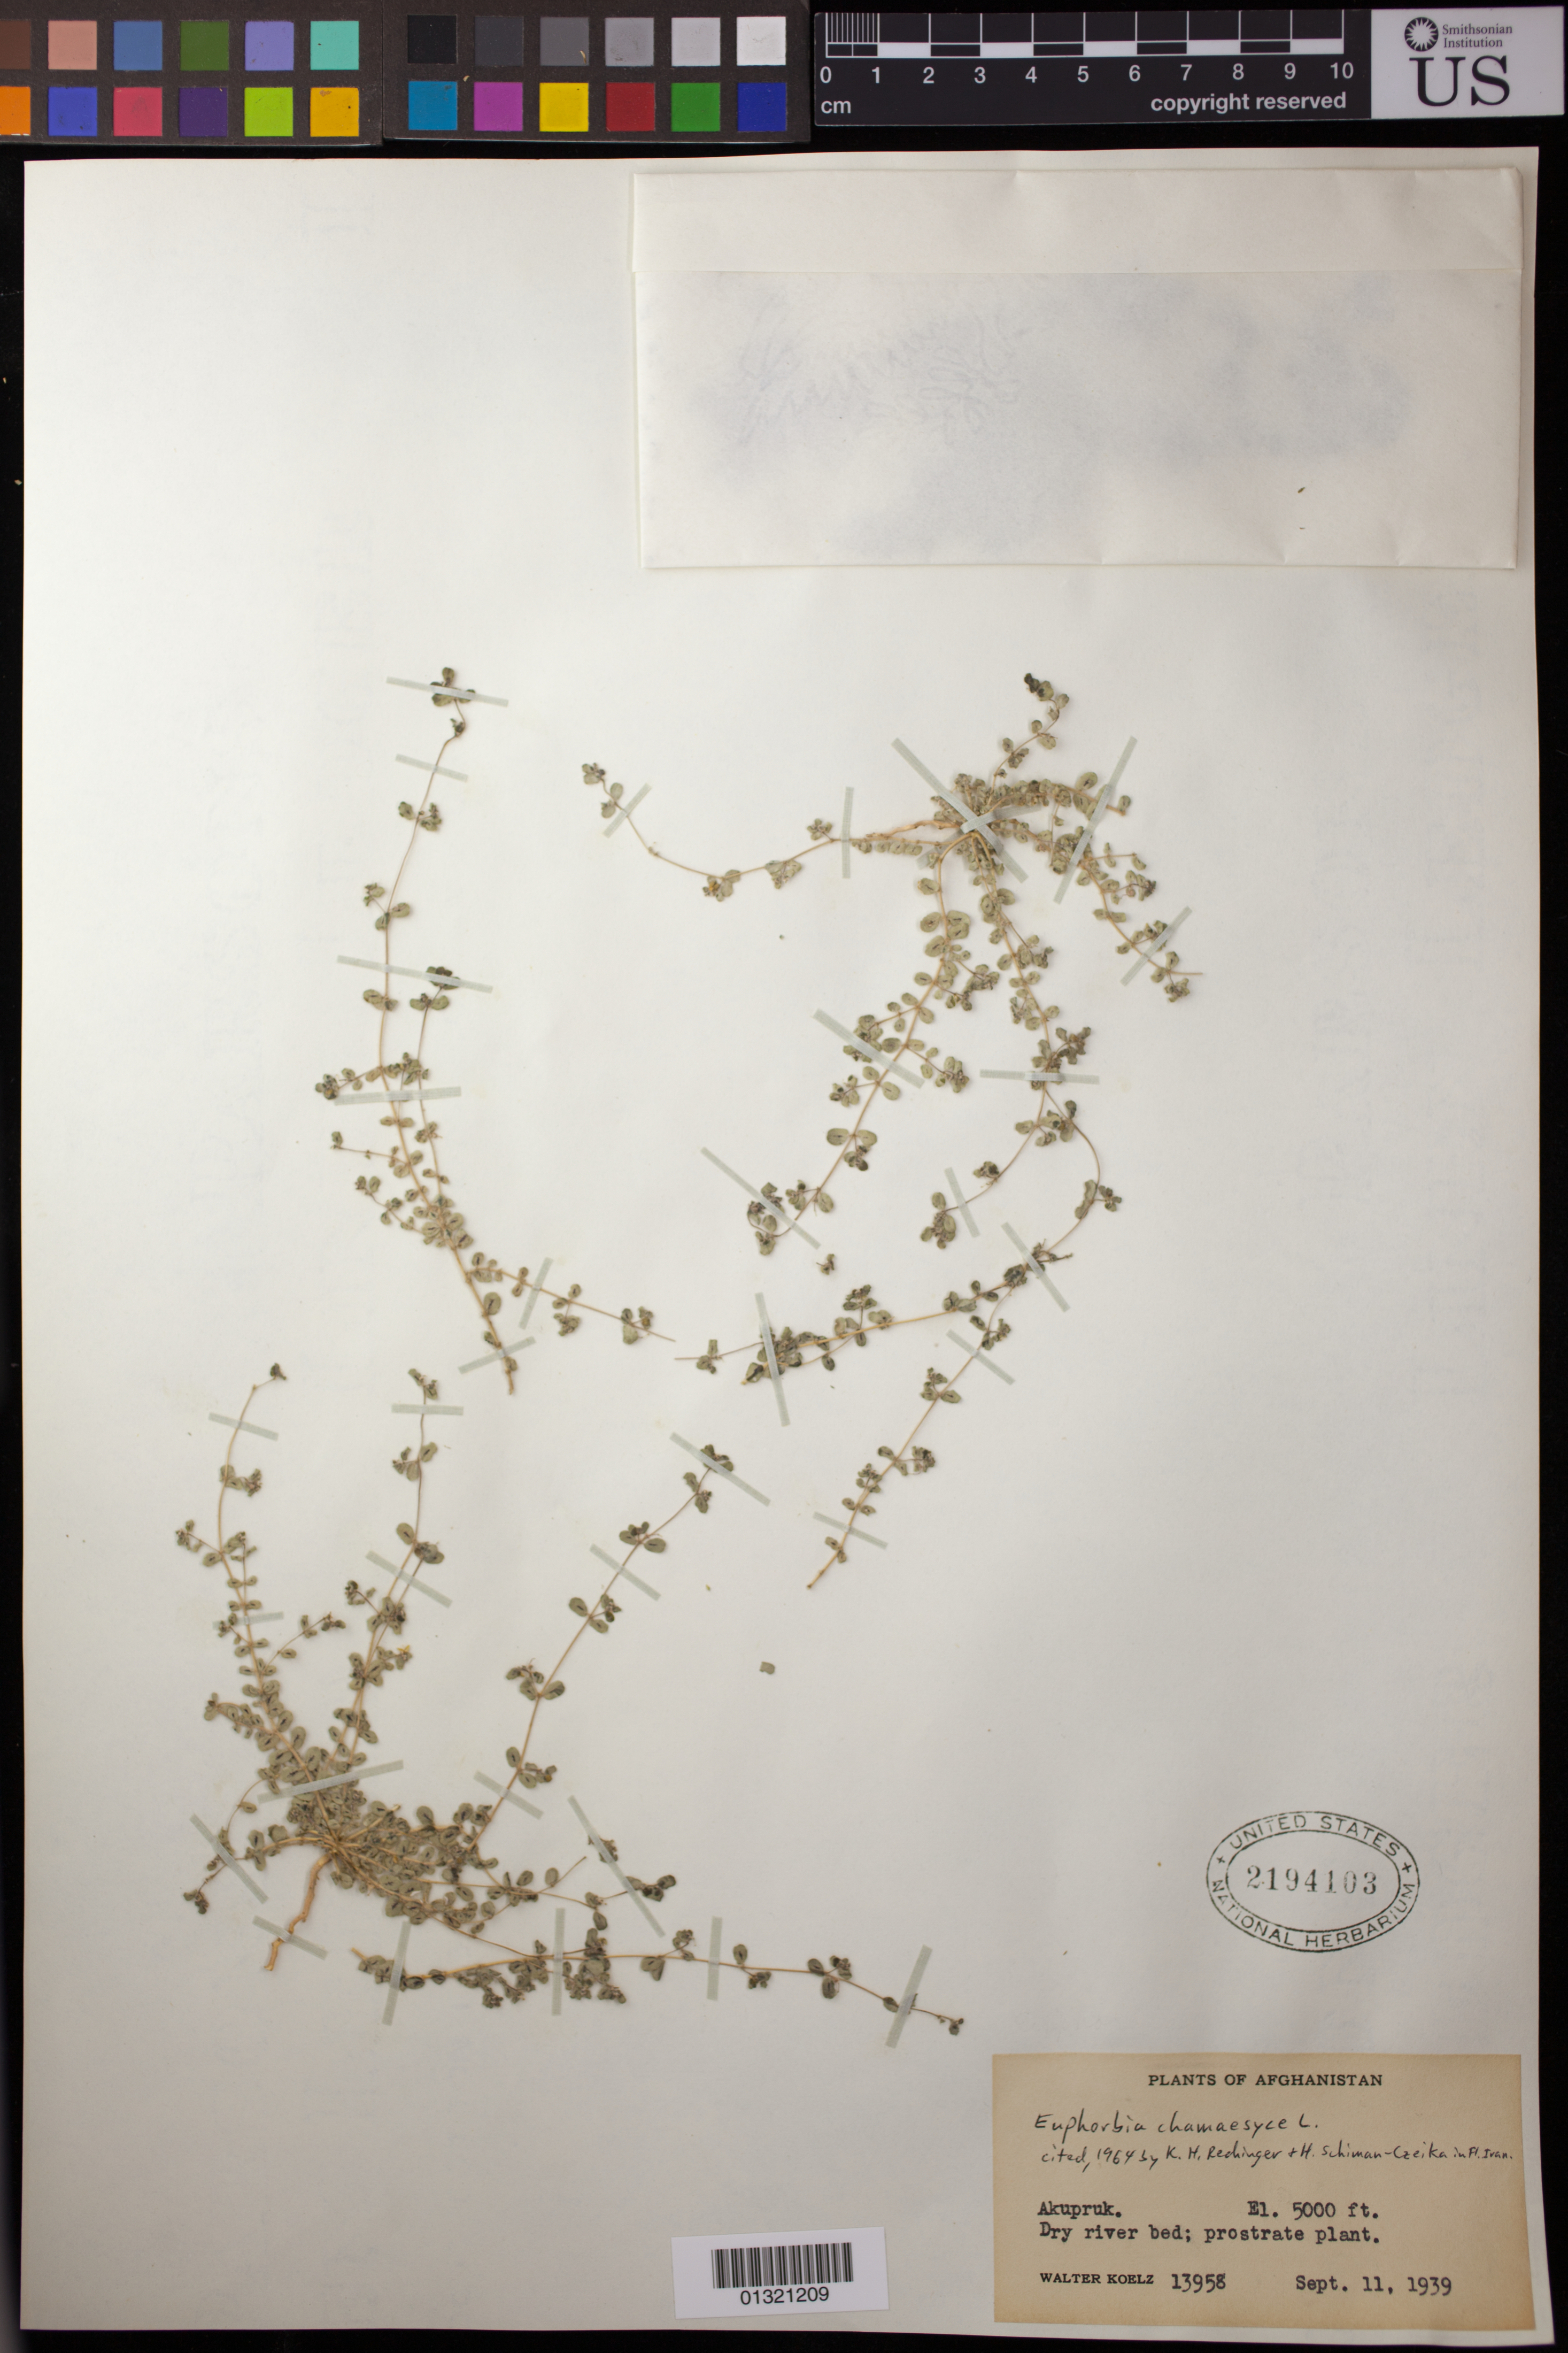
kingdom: Plantae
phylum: Tracheophyta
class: Magnoliopsida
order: Malpighiales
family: Euphorbiaceae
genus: Euphorbia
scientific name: Euphorbia chamaesyce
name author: L.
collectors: W. N. Koelz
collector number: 13958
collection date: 1939-09-11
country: Afghanistan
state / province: Balkh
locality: Akupruk [Āq Kupruk]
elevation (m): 1524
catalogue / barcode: US 2194103